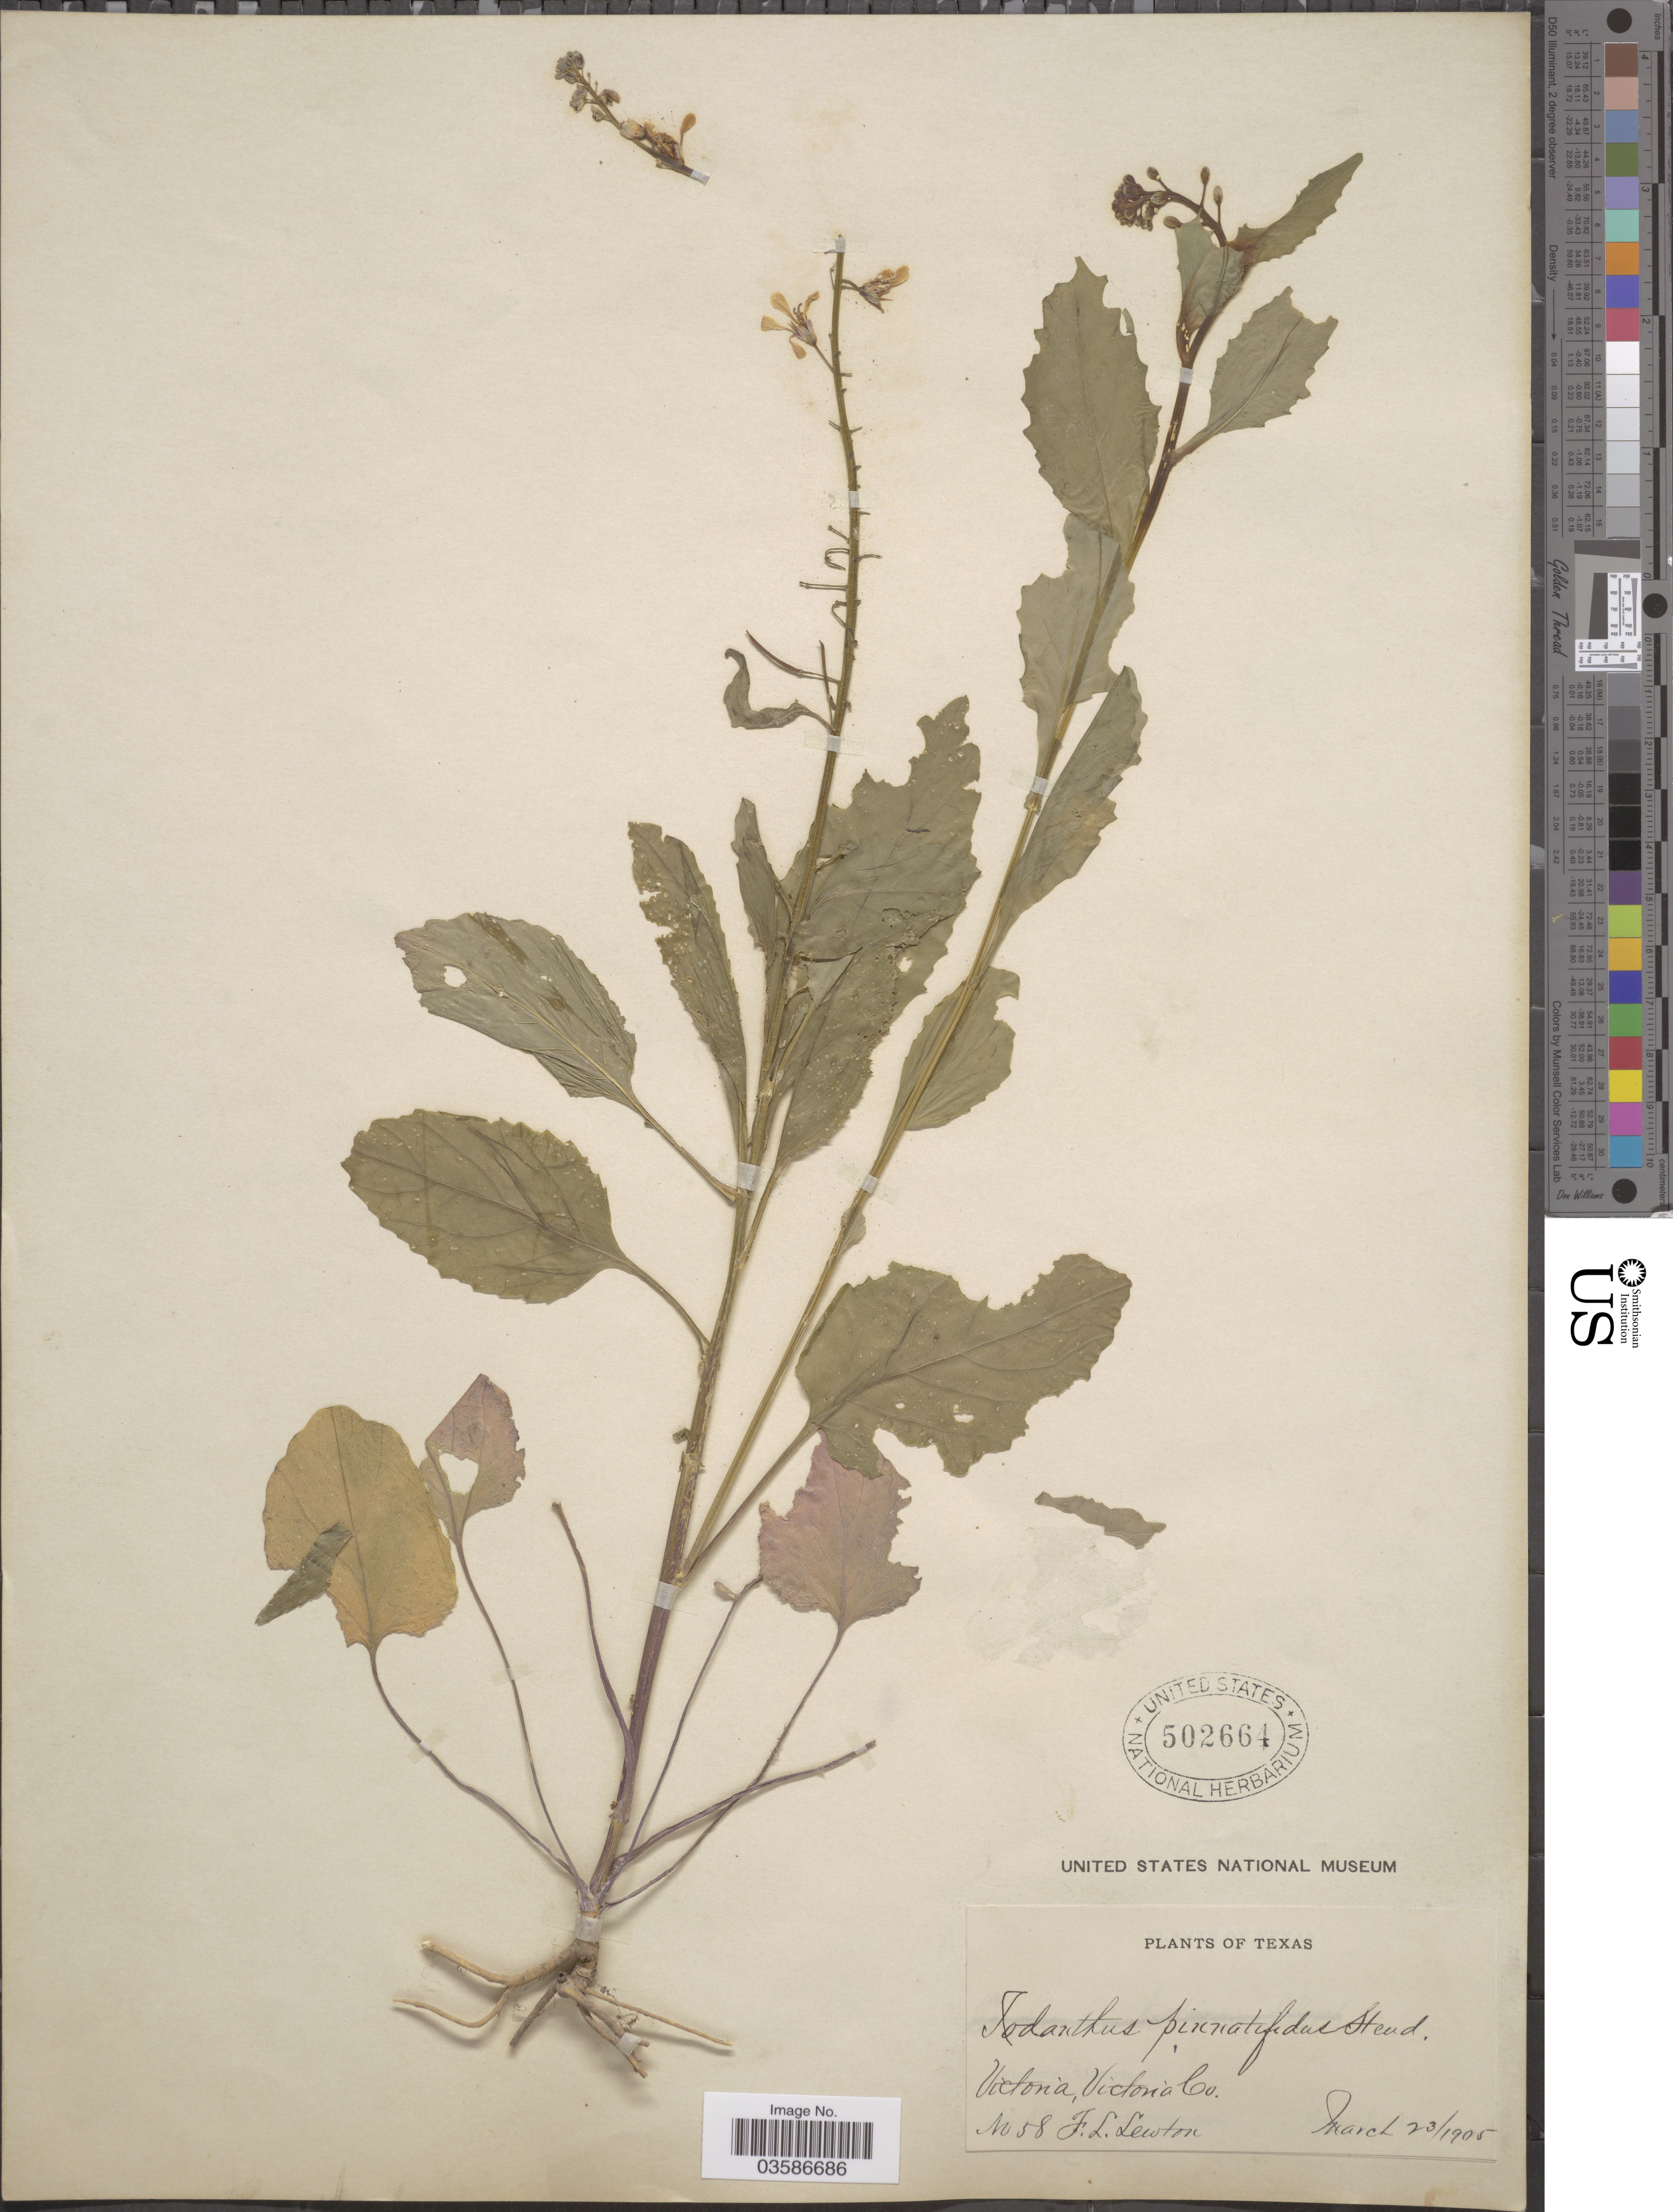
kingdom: Plantae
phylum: Tracheophyta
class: Magnoliopsida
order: Brassicales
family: Brassicaceae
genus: Iodanthus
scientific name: Iodanthus pinnatifidus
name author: (Michx.) Steud.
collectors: F. L. Lewton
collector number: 58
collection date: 1905-03-23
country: United States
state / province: Texas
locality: Victoria, Victoria Co.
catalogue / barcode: US 502664